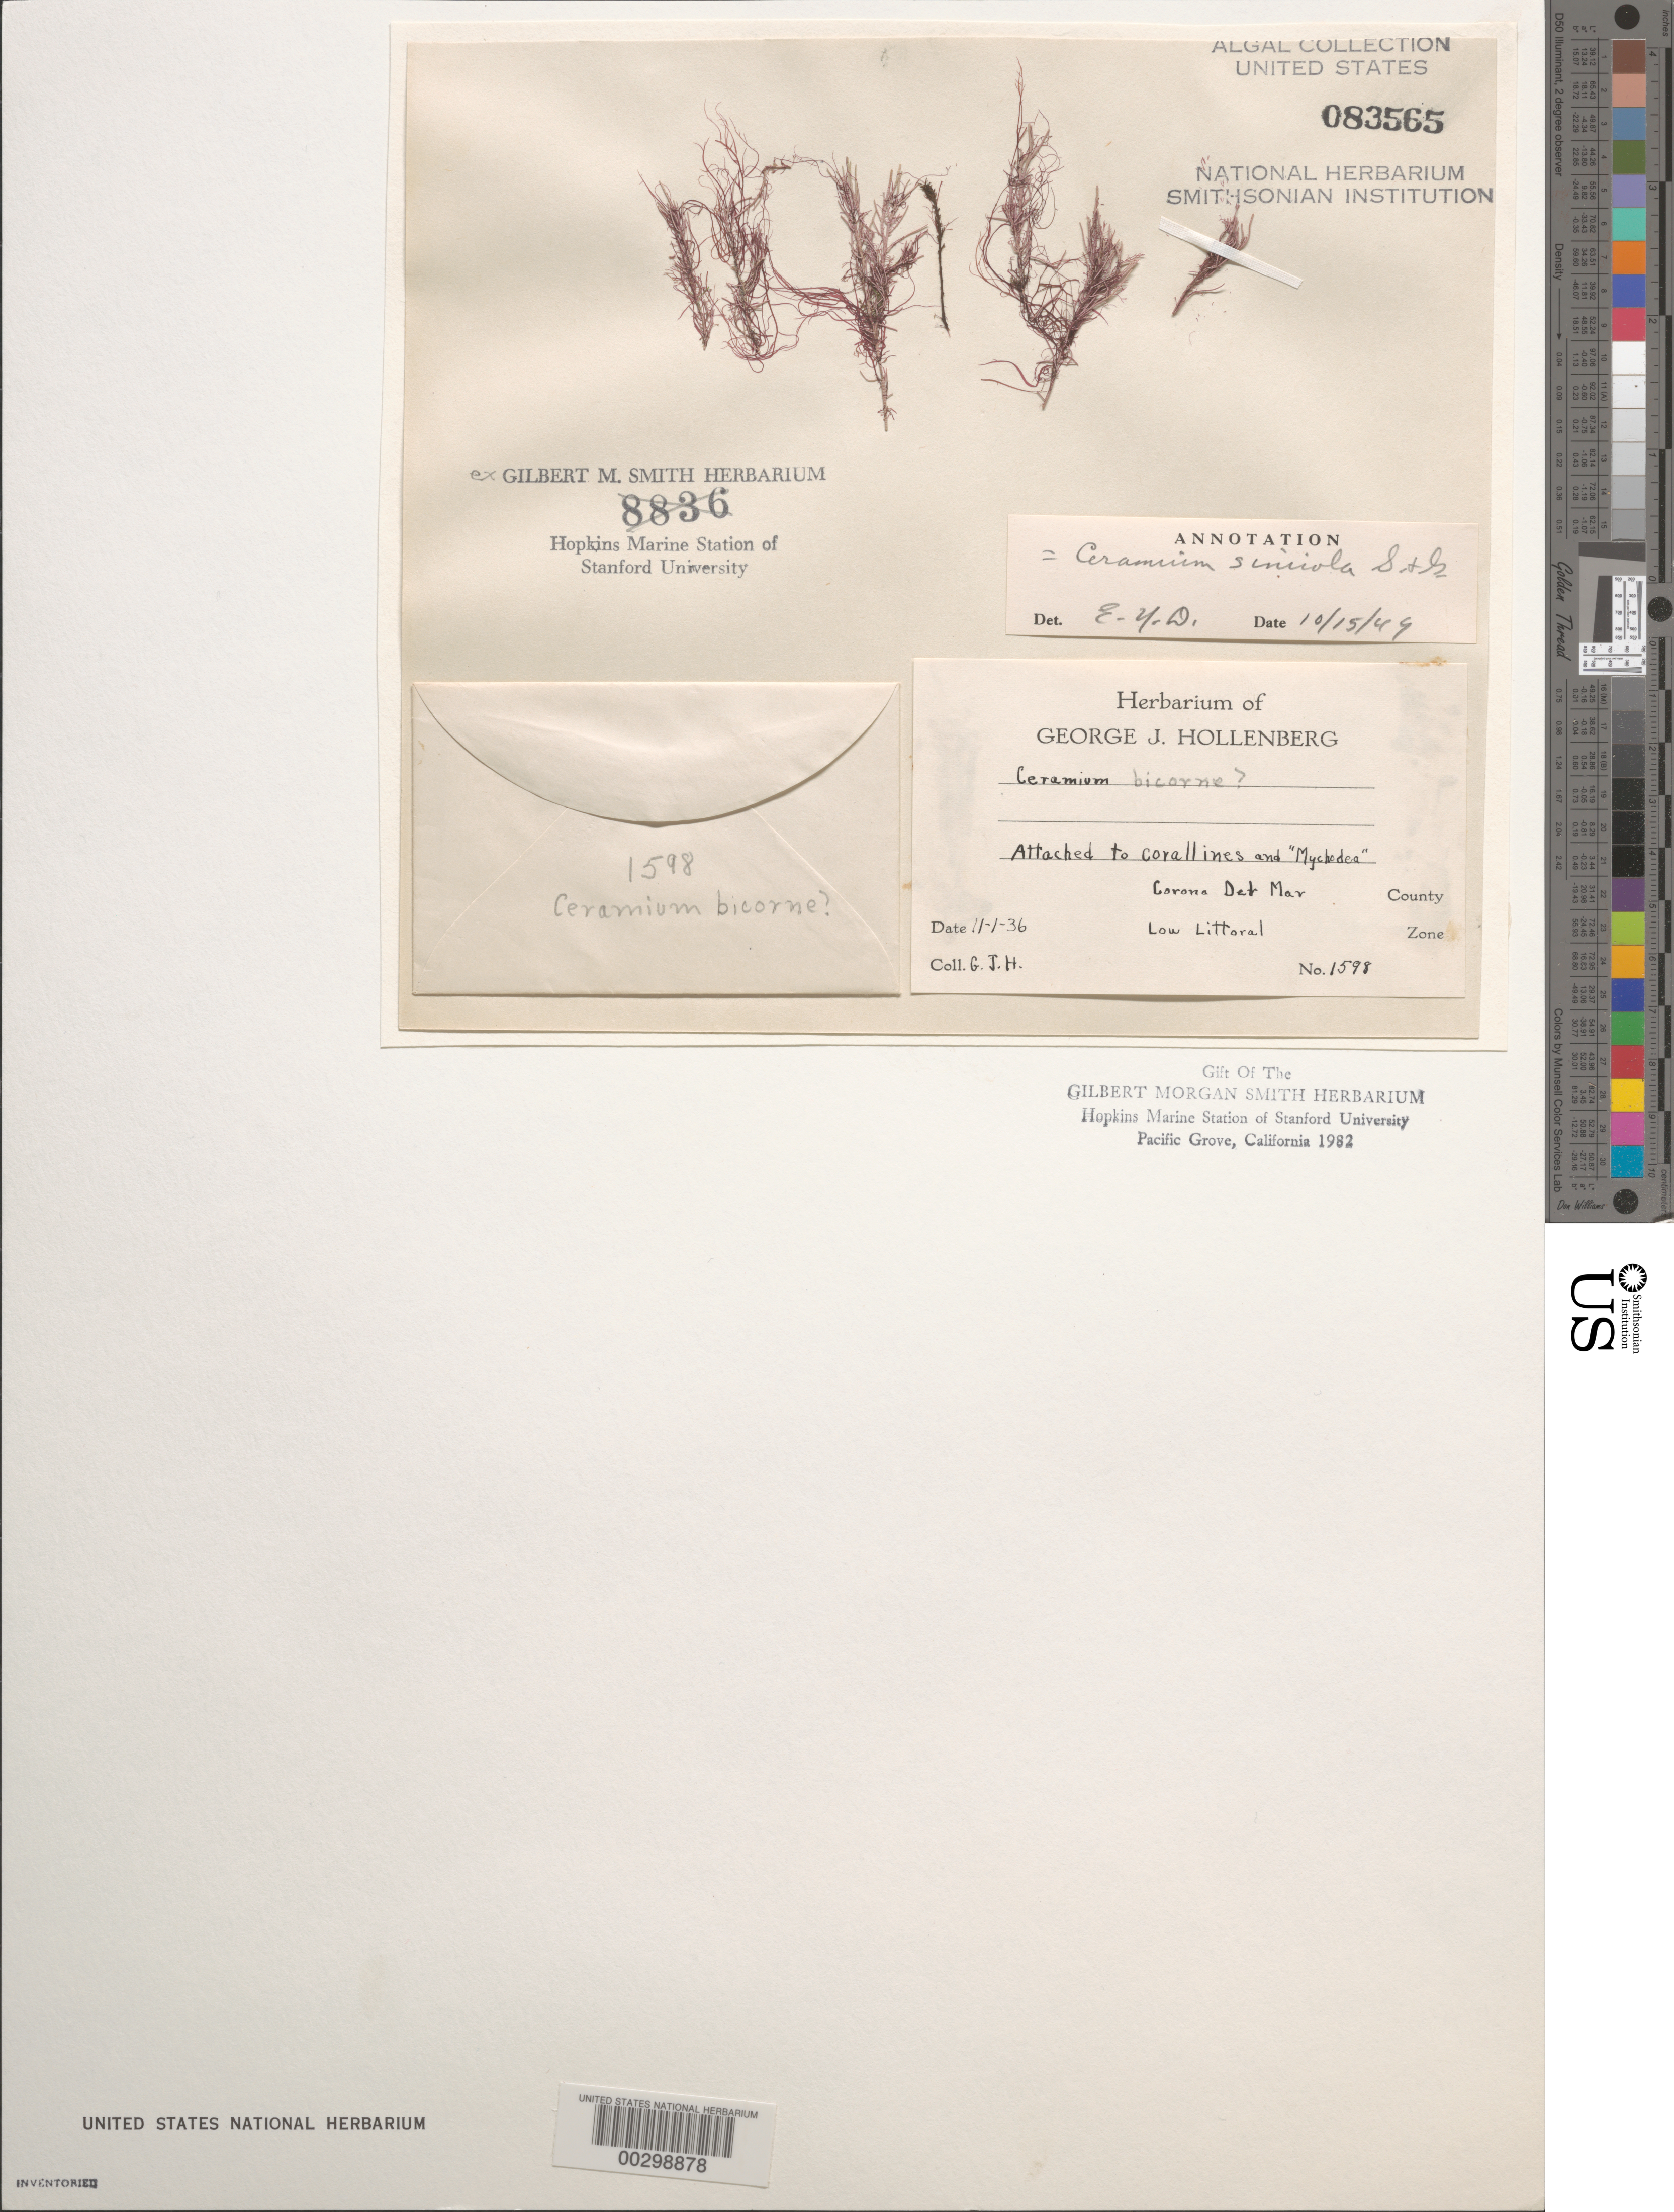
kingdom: Plantae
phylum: Rhodophyta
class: Florideophyceae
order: Ceramiales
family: Ceramiaceae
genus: Ceramium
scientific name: Ceramium sinicola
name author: Setch. & N.L. Gardner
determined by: Dawson, E. Y.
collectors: G. Hollenberg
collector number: GJH 1598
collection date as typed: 01 Nov 1936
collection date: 1936-11-01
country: United States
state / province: California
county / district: Orange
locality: Corona del Mar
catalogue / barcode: US 83565